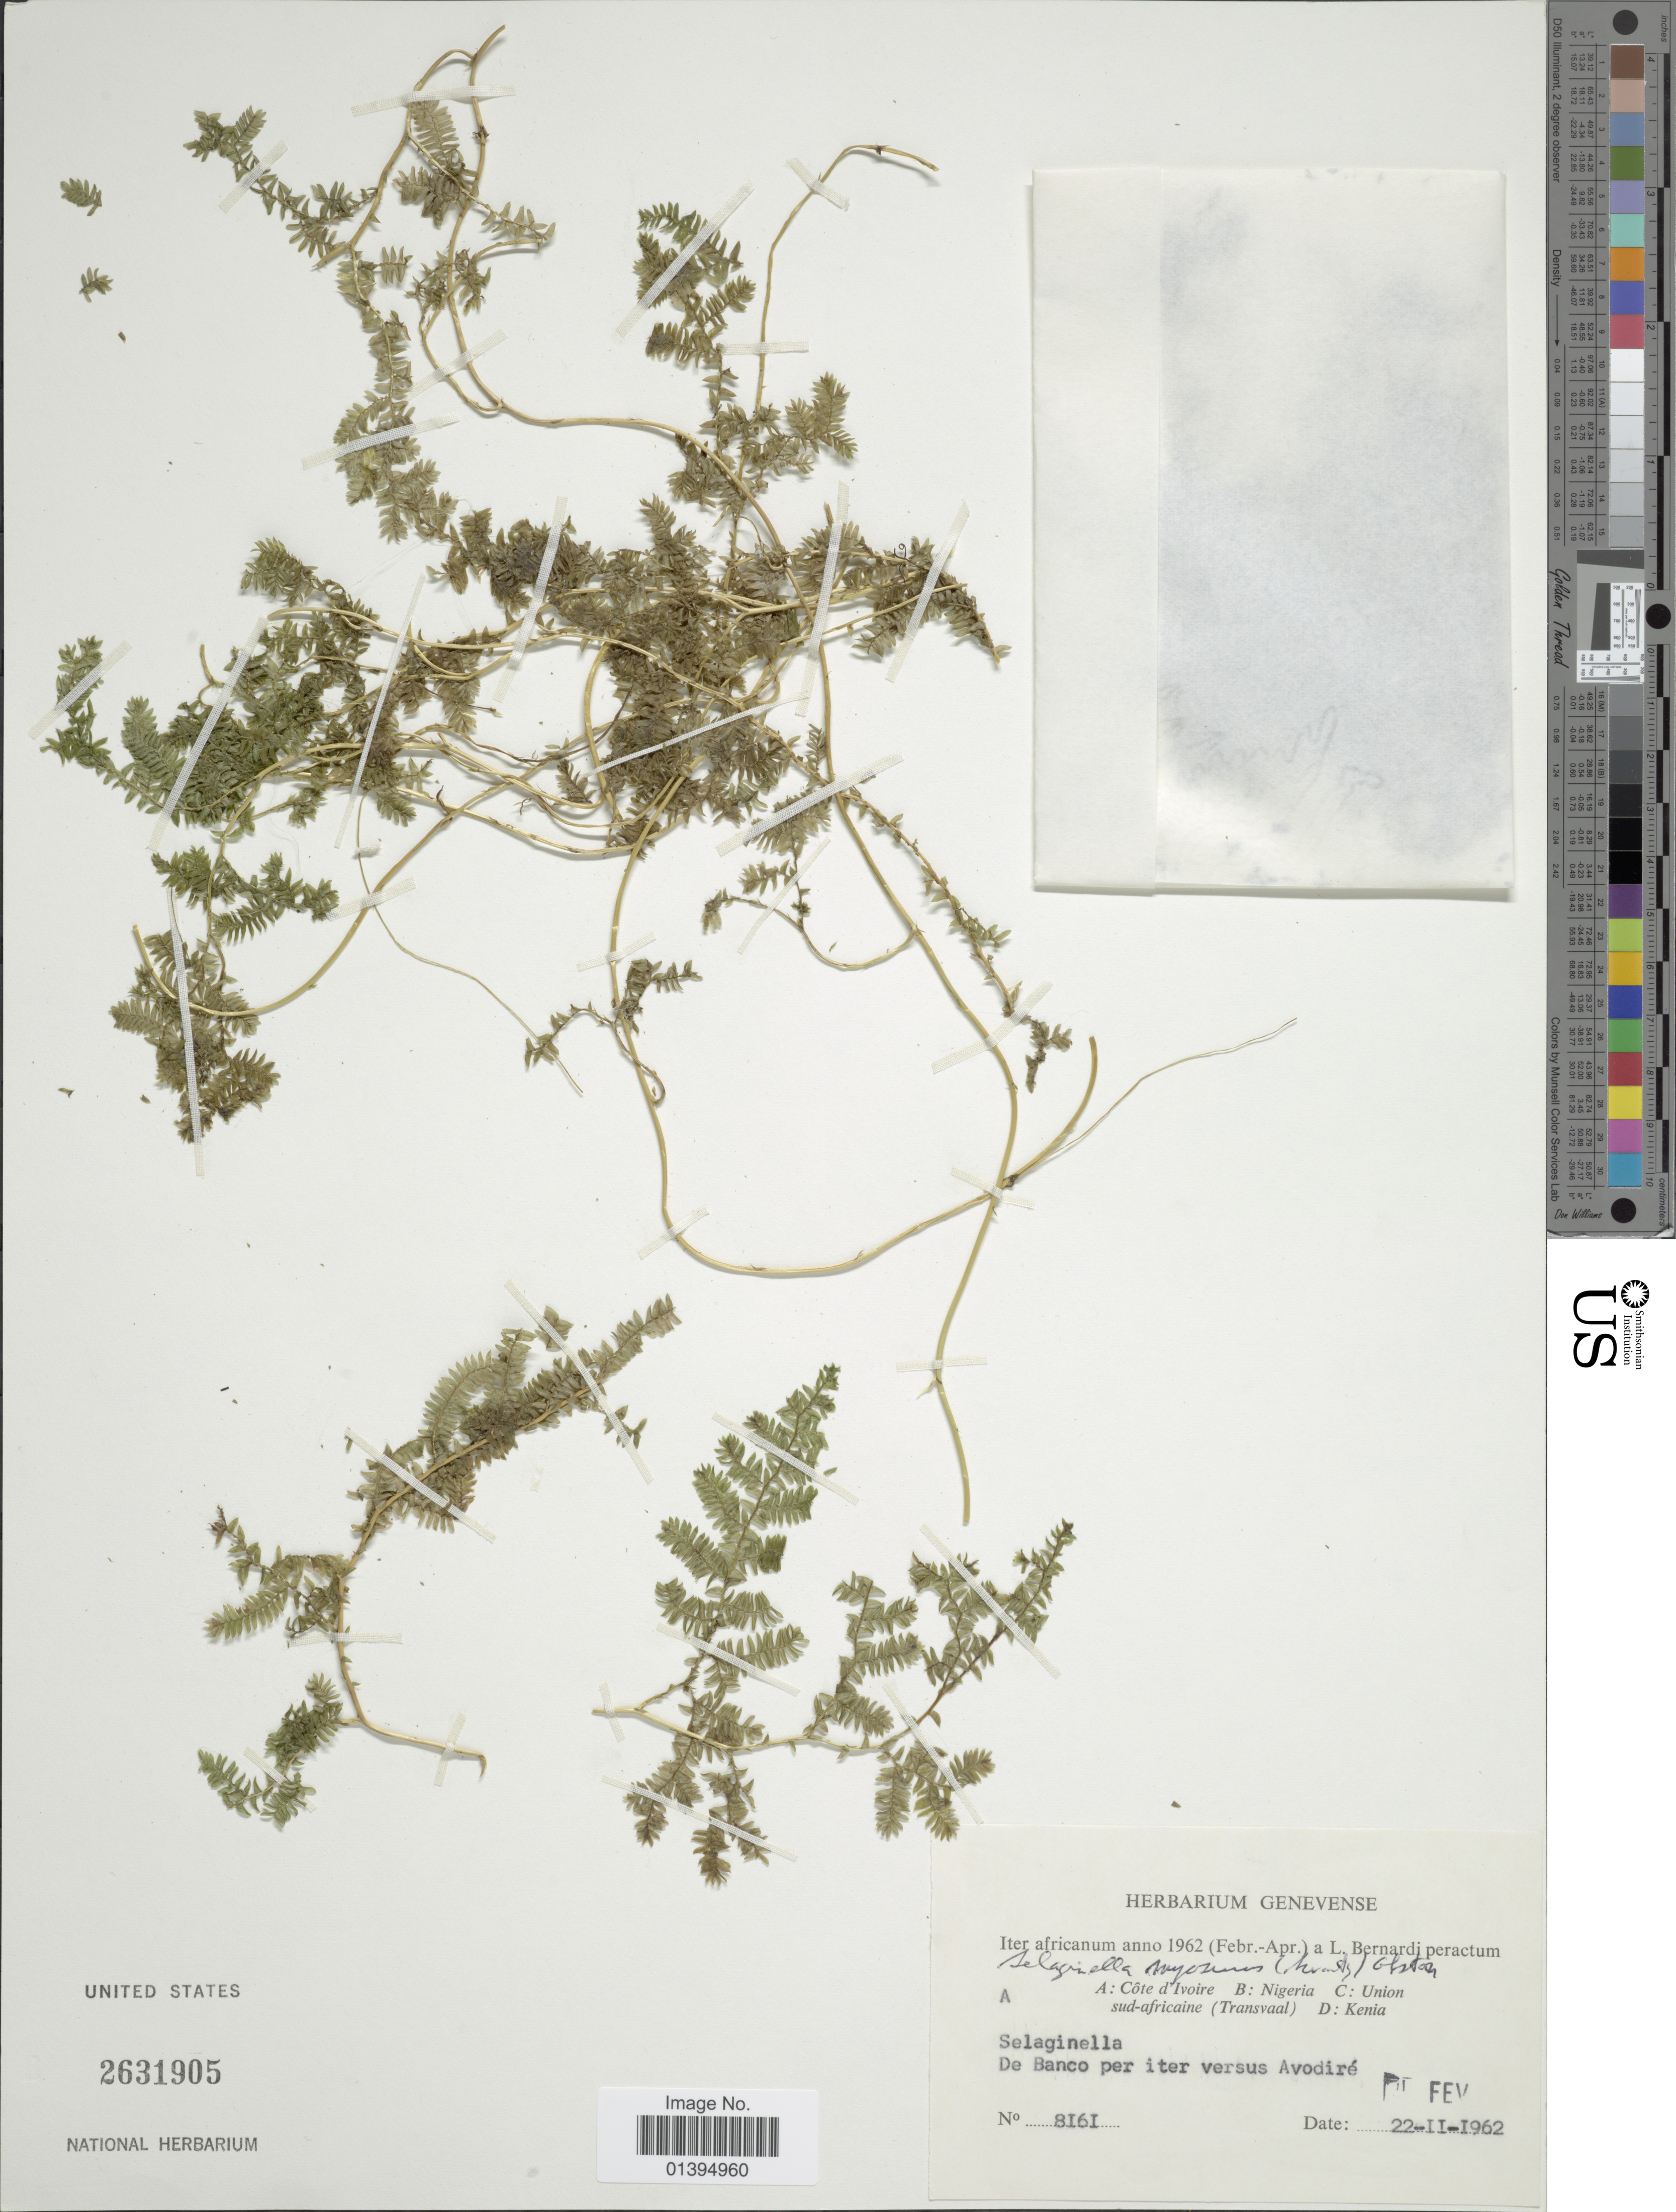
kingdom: Plantae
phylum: Tracheophyta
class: Lycopodiopsida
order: Selaginellales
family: Selaginellaceae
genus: Selaginella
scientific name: Selaginella myosurus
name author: (Sw.) Alston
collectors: L. Bernardi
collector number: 8161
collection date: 1962-02-22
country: Ivory Coast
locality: De Banco per iter versus Avodiré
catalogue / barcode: US 2631905